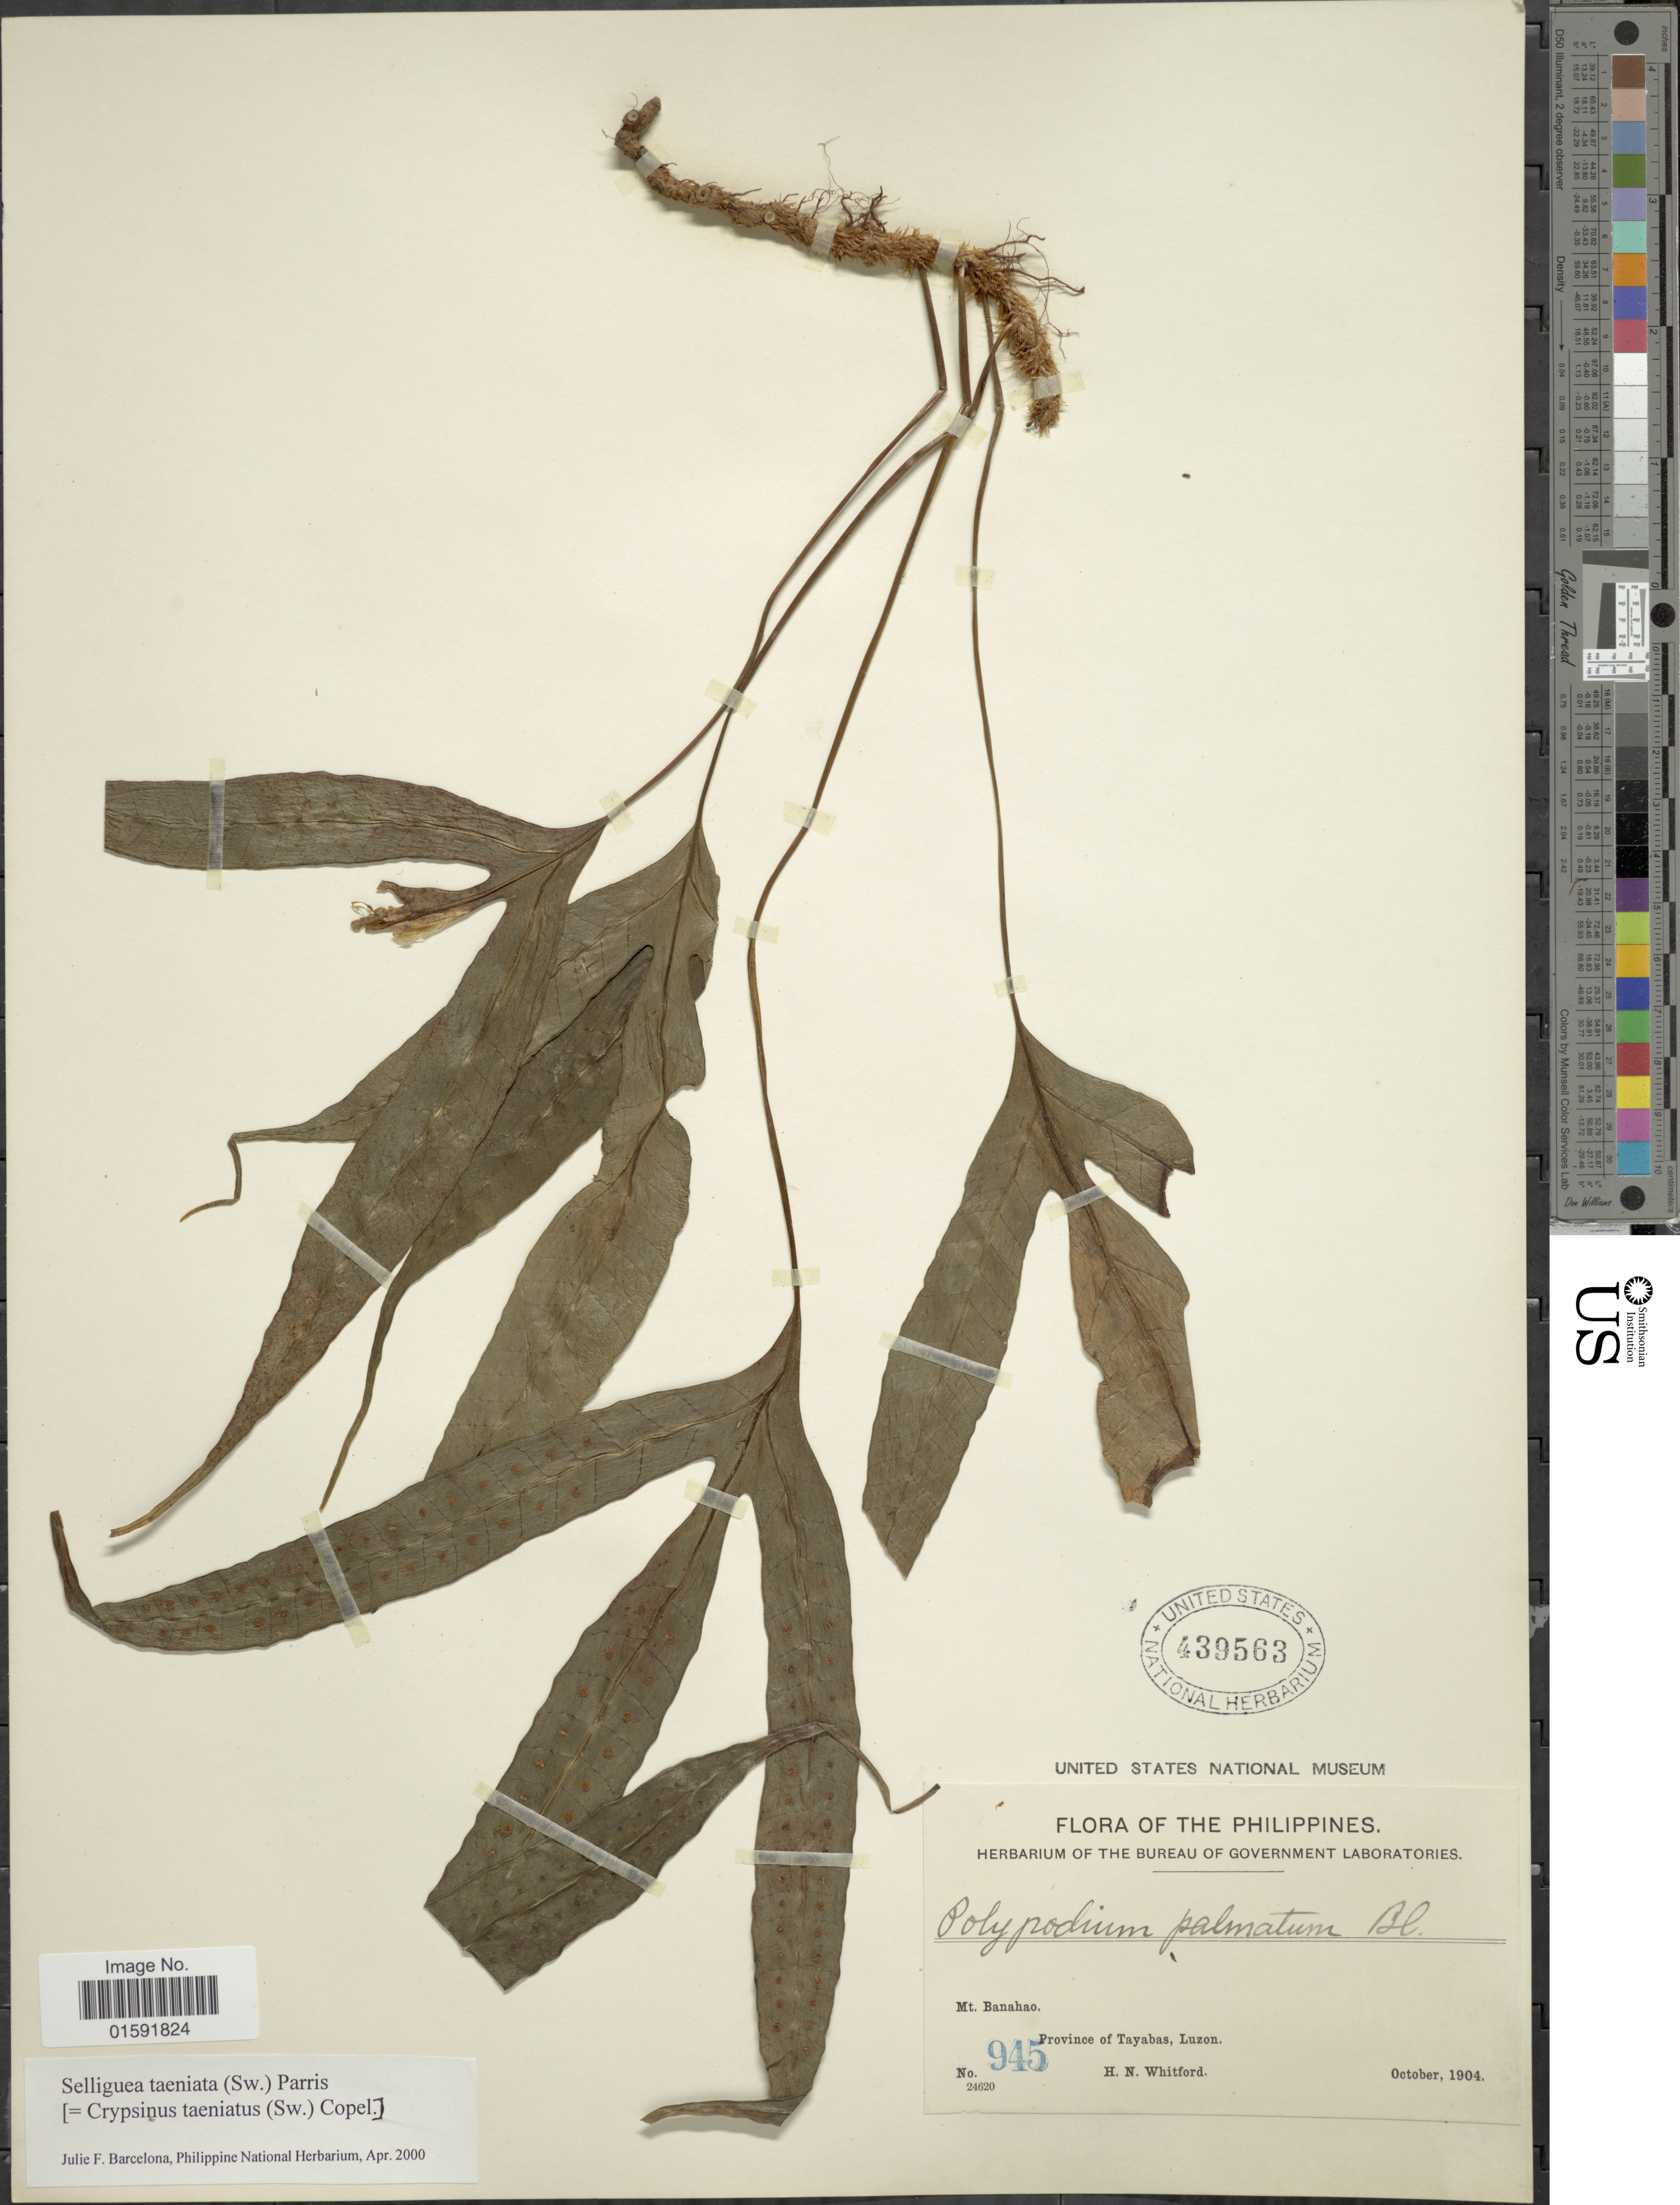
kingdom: Plantae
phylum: Tracheophyta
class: Polypodiopsida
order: Polypodiales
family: Polypodiaceae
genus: Selliguea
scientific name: Selliguea taeniata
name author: Parris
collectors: H. N. Whitford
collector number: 945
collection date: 1904-10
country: Philippines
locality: Mt. Banahao, Province of Tayabas, Luzon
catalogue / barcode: US 439563